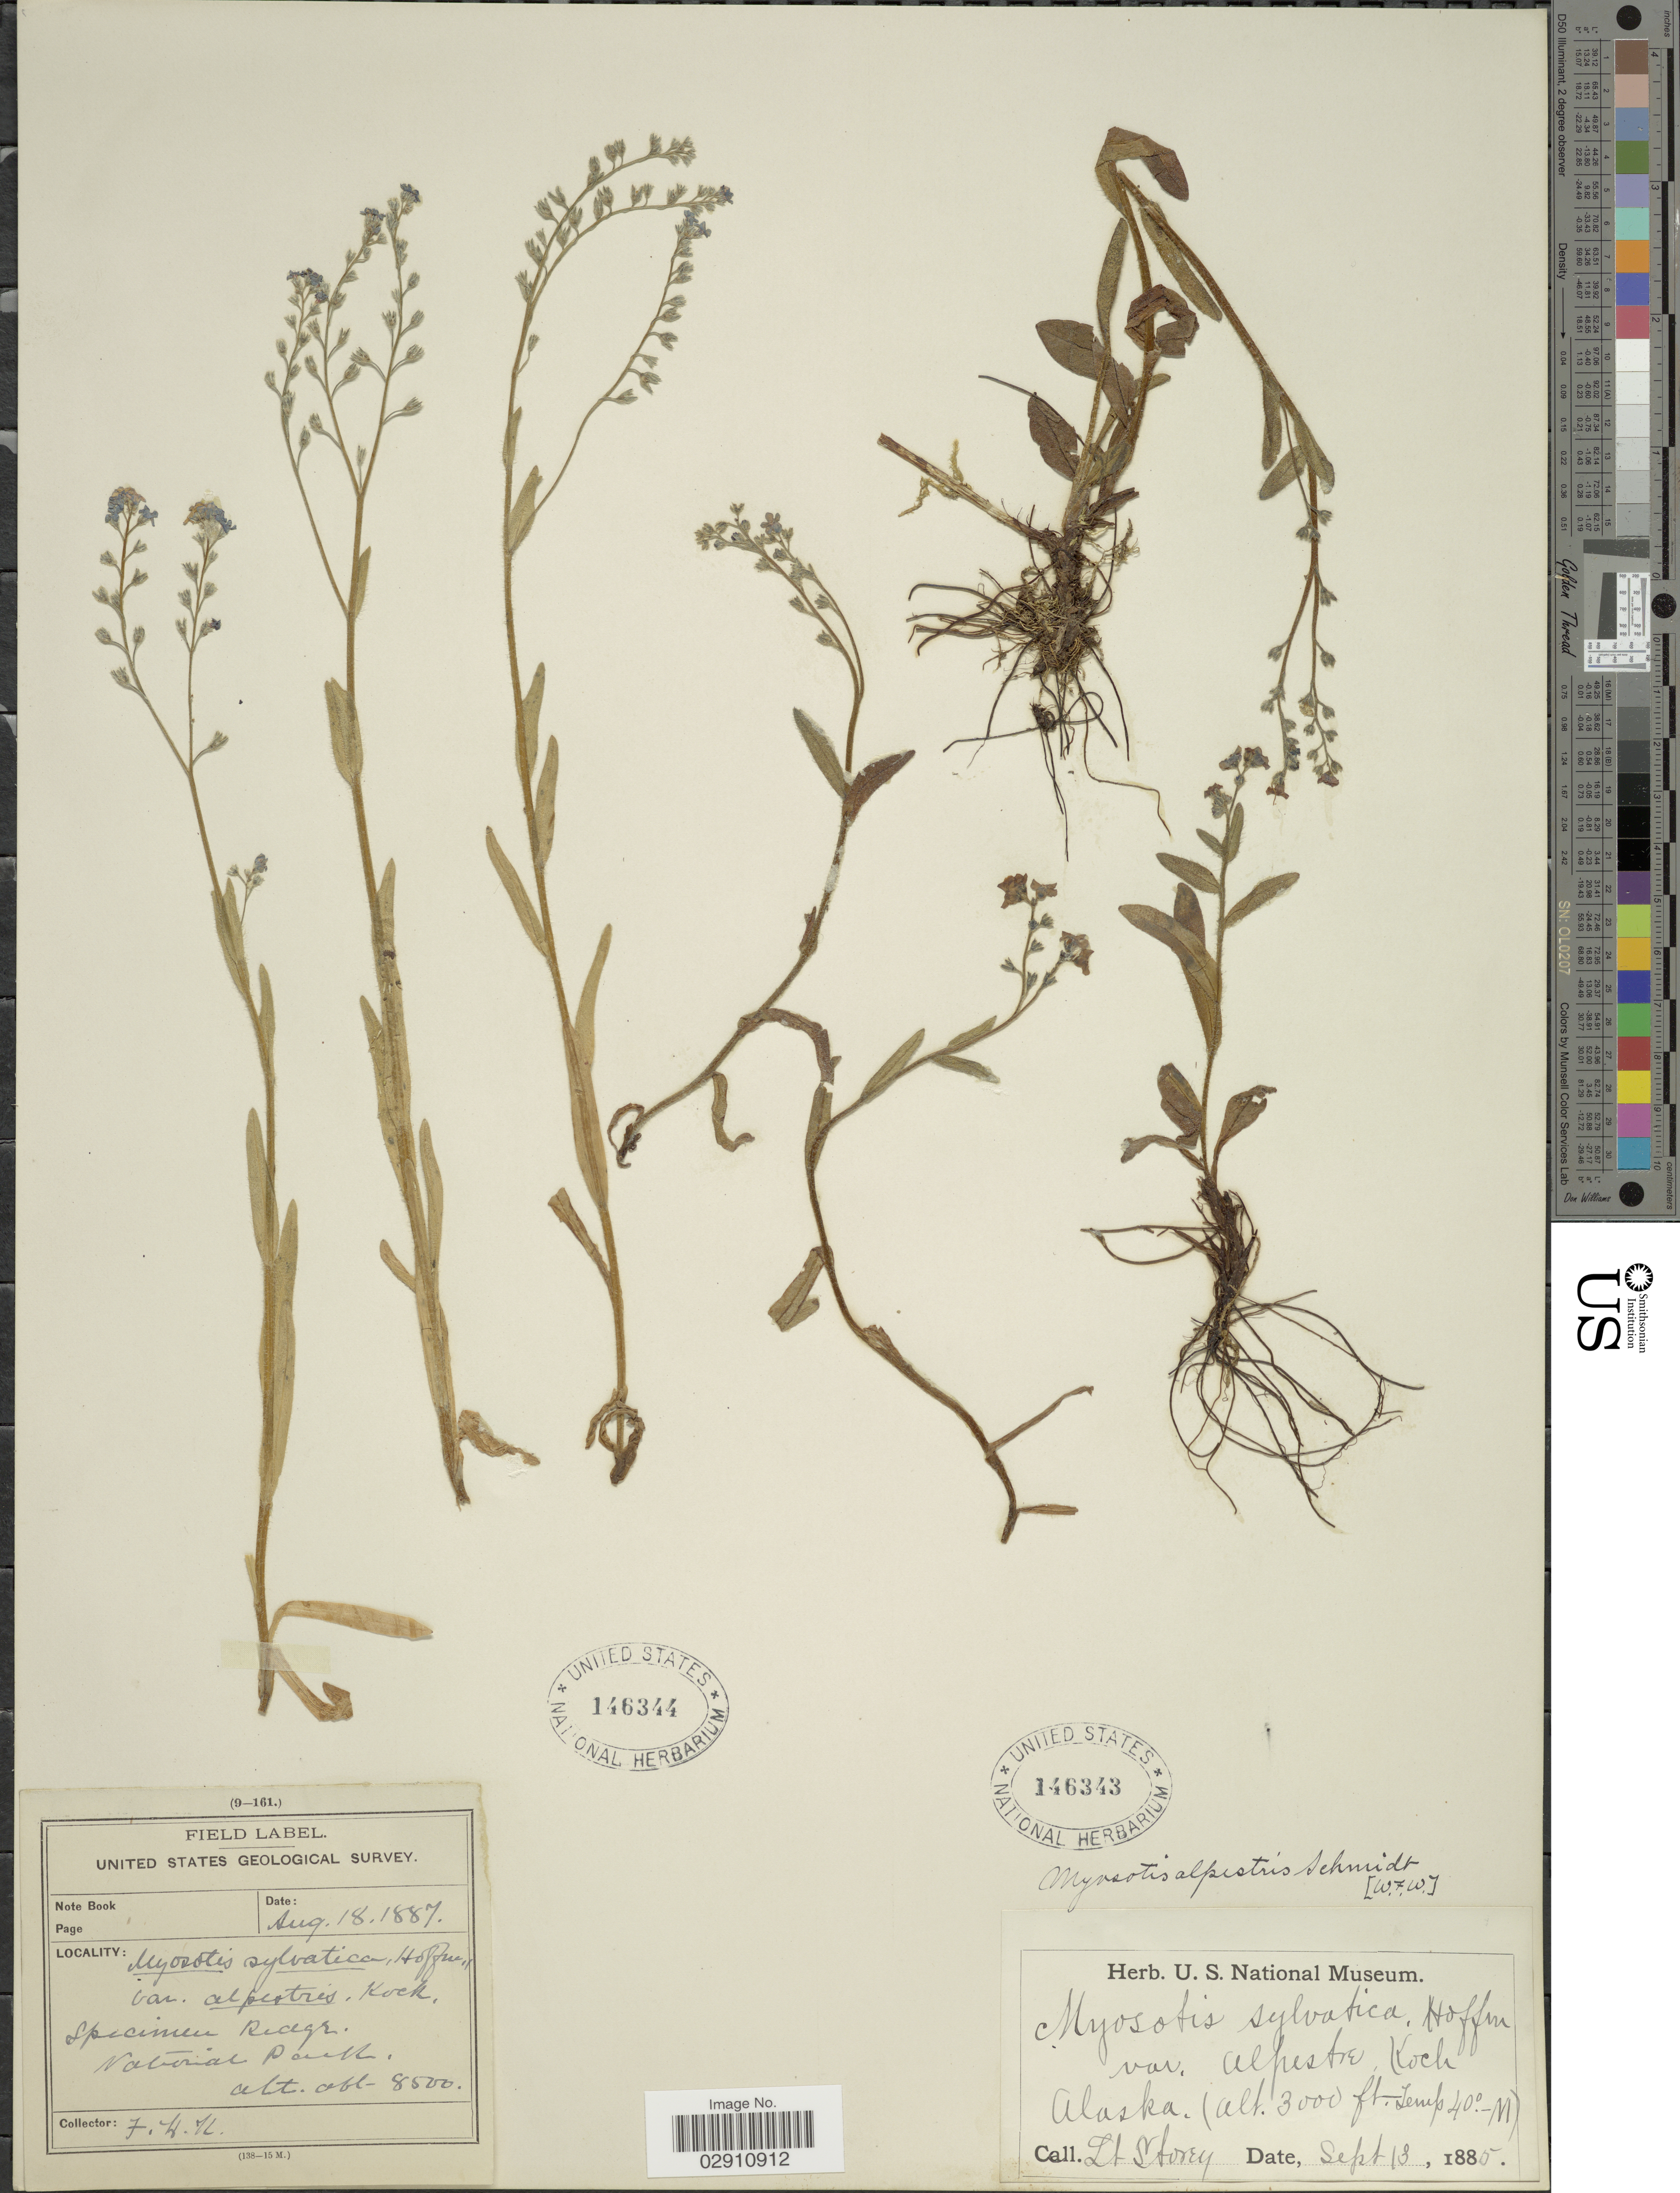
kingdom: Plantae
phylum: Tracheophyta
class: Magnoliopsida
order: Boraginales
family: Boraginaceae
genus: Myosotis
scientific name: Myosotis alpestris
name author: F.W. Schmidt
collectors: -. Storey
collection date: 1885-09-13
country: United States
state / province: Alaska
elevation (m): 914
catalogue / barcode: US 146343